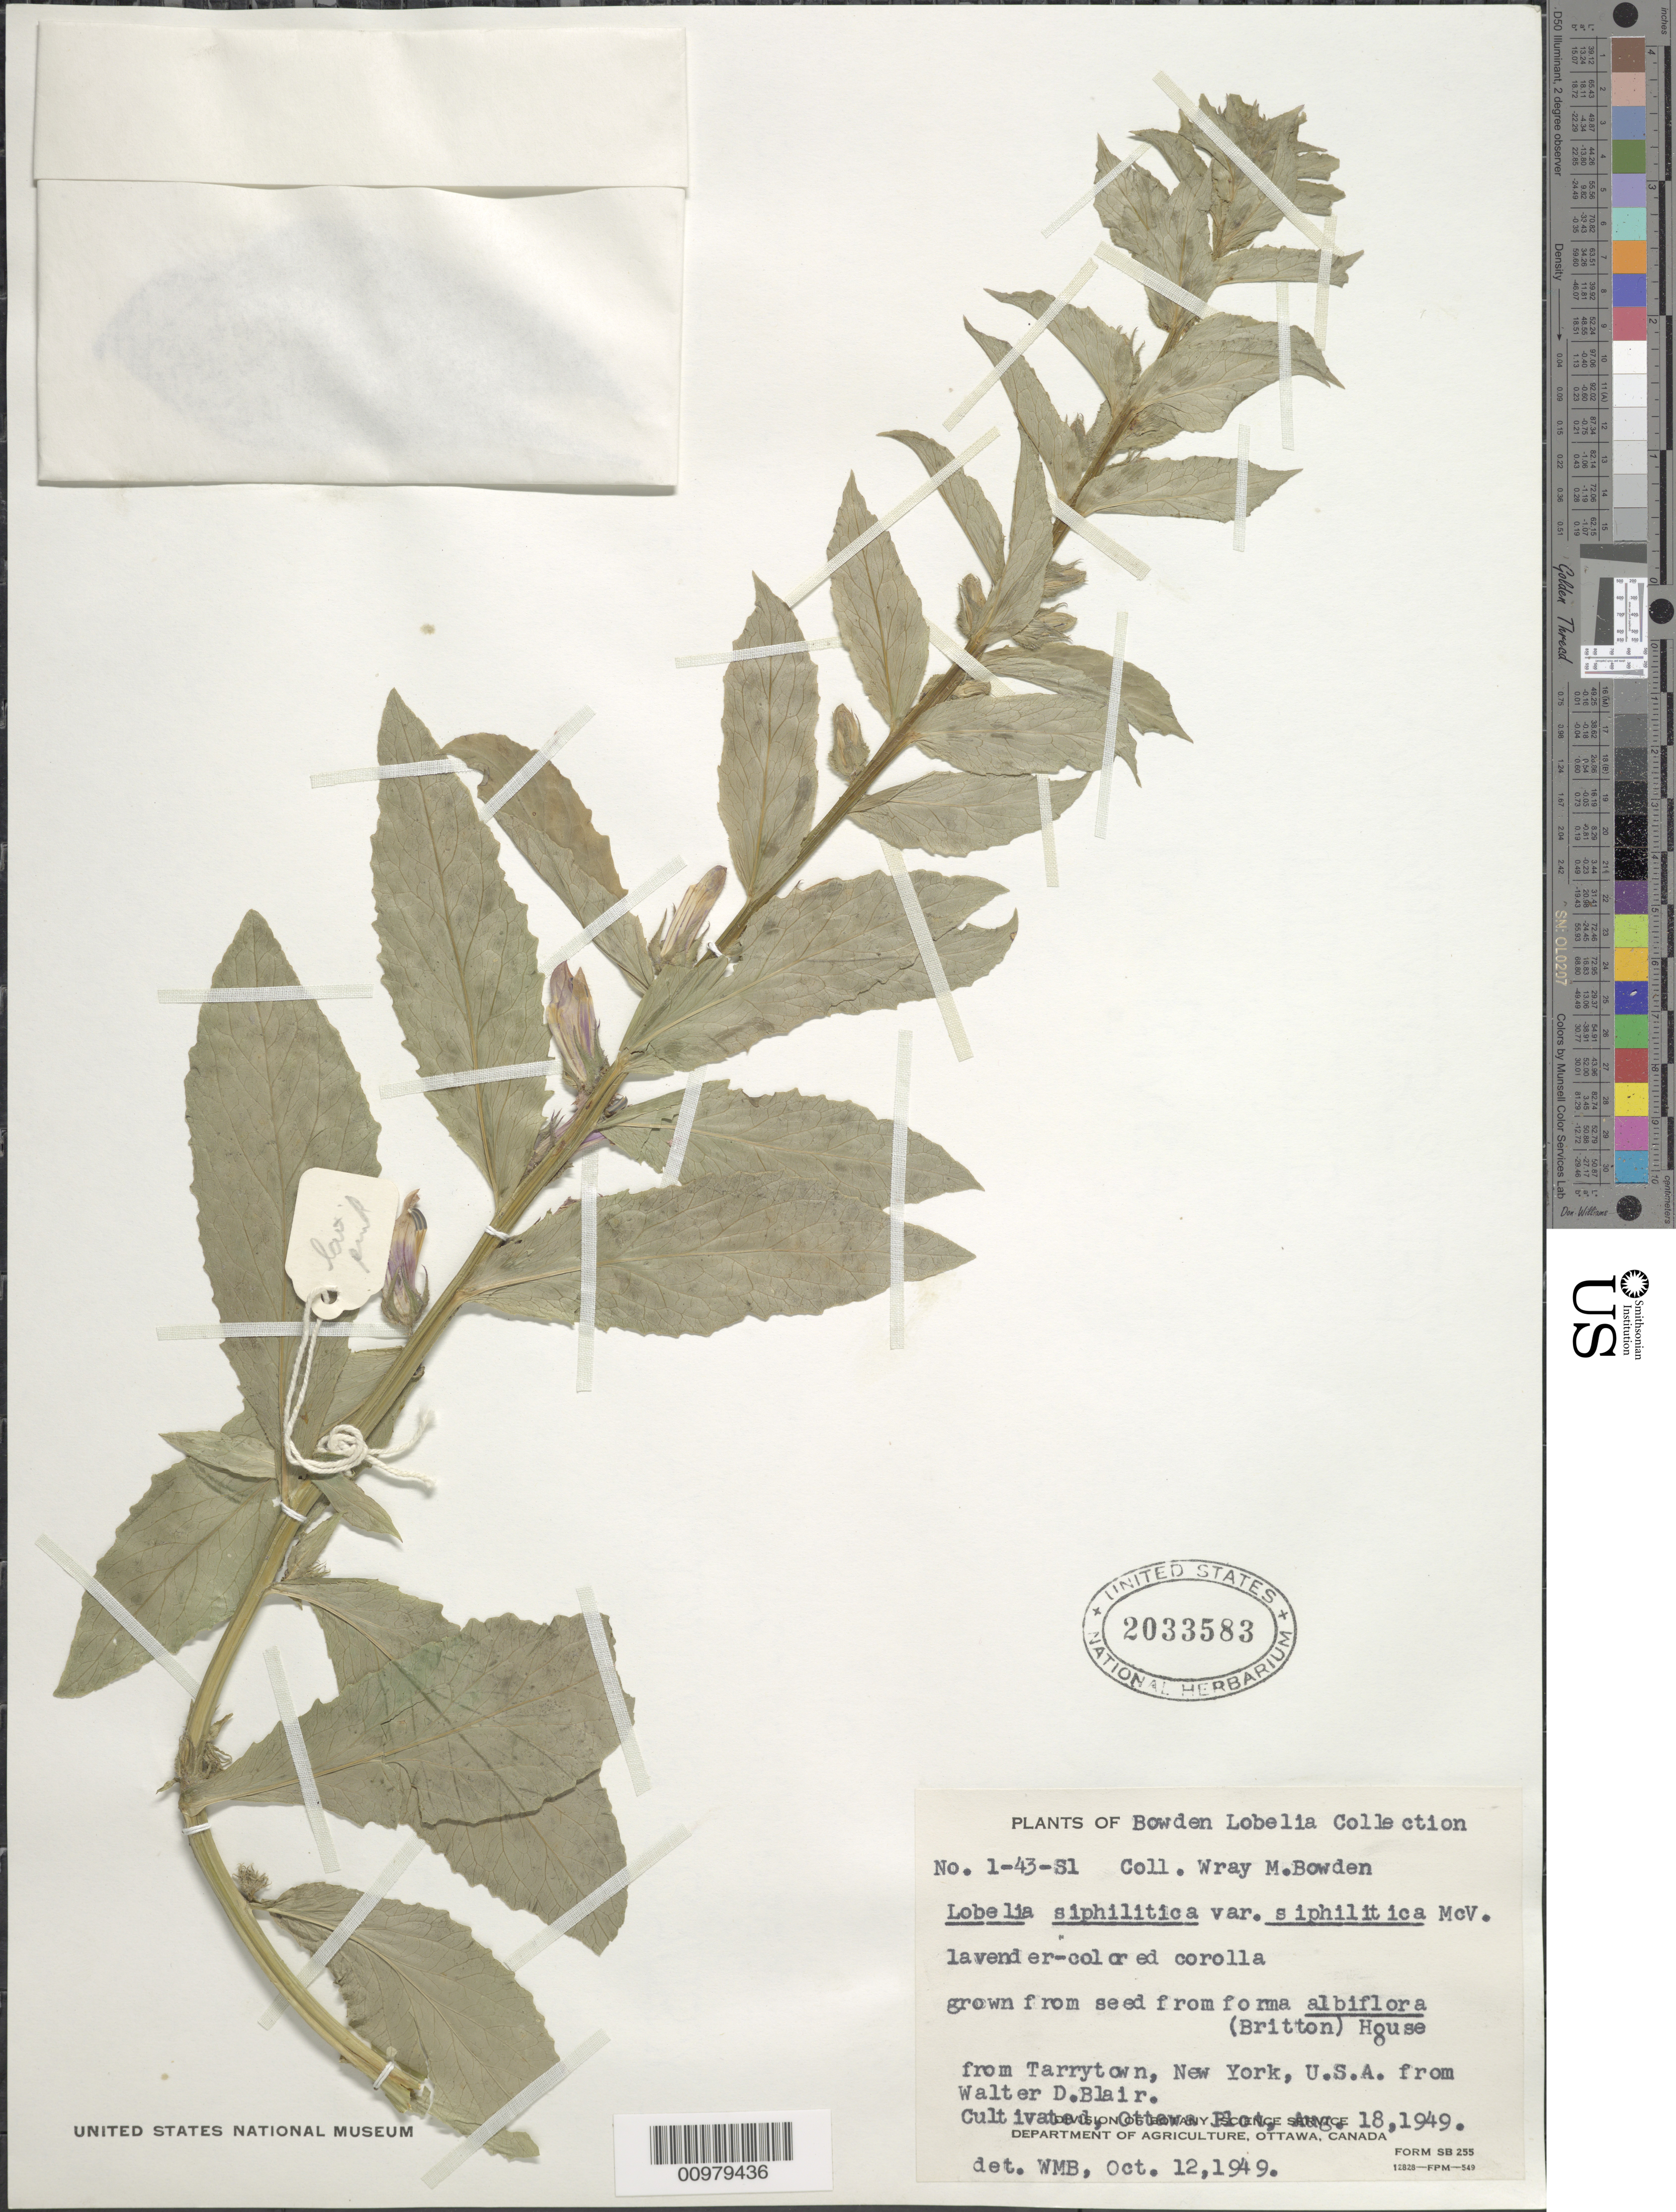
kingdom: Plantae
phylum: Tracheophyta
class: Magnoliopsida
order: Asterales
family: Campanulaceae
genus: Lobelia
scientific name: Lobelia siphilitica var. siphilitica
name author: L.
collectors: W. M. Bowden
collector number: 1-43-S1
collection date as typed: Aug. 18, 1949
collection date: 1949-08-18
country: United States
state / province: New York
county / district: Westchester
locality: Tarrytown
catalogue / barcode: US 2033583